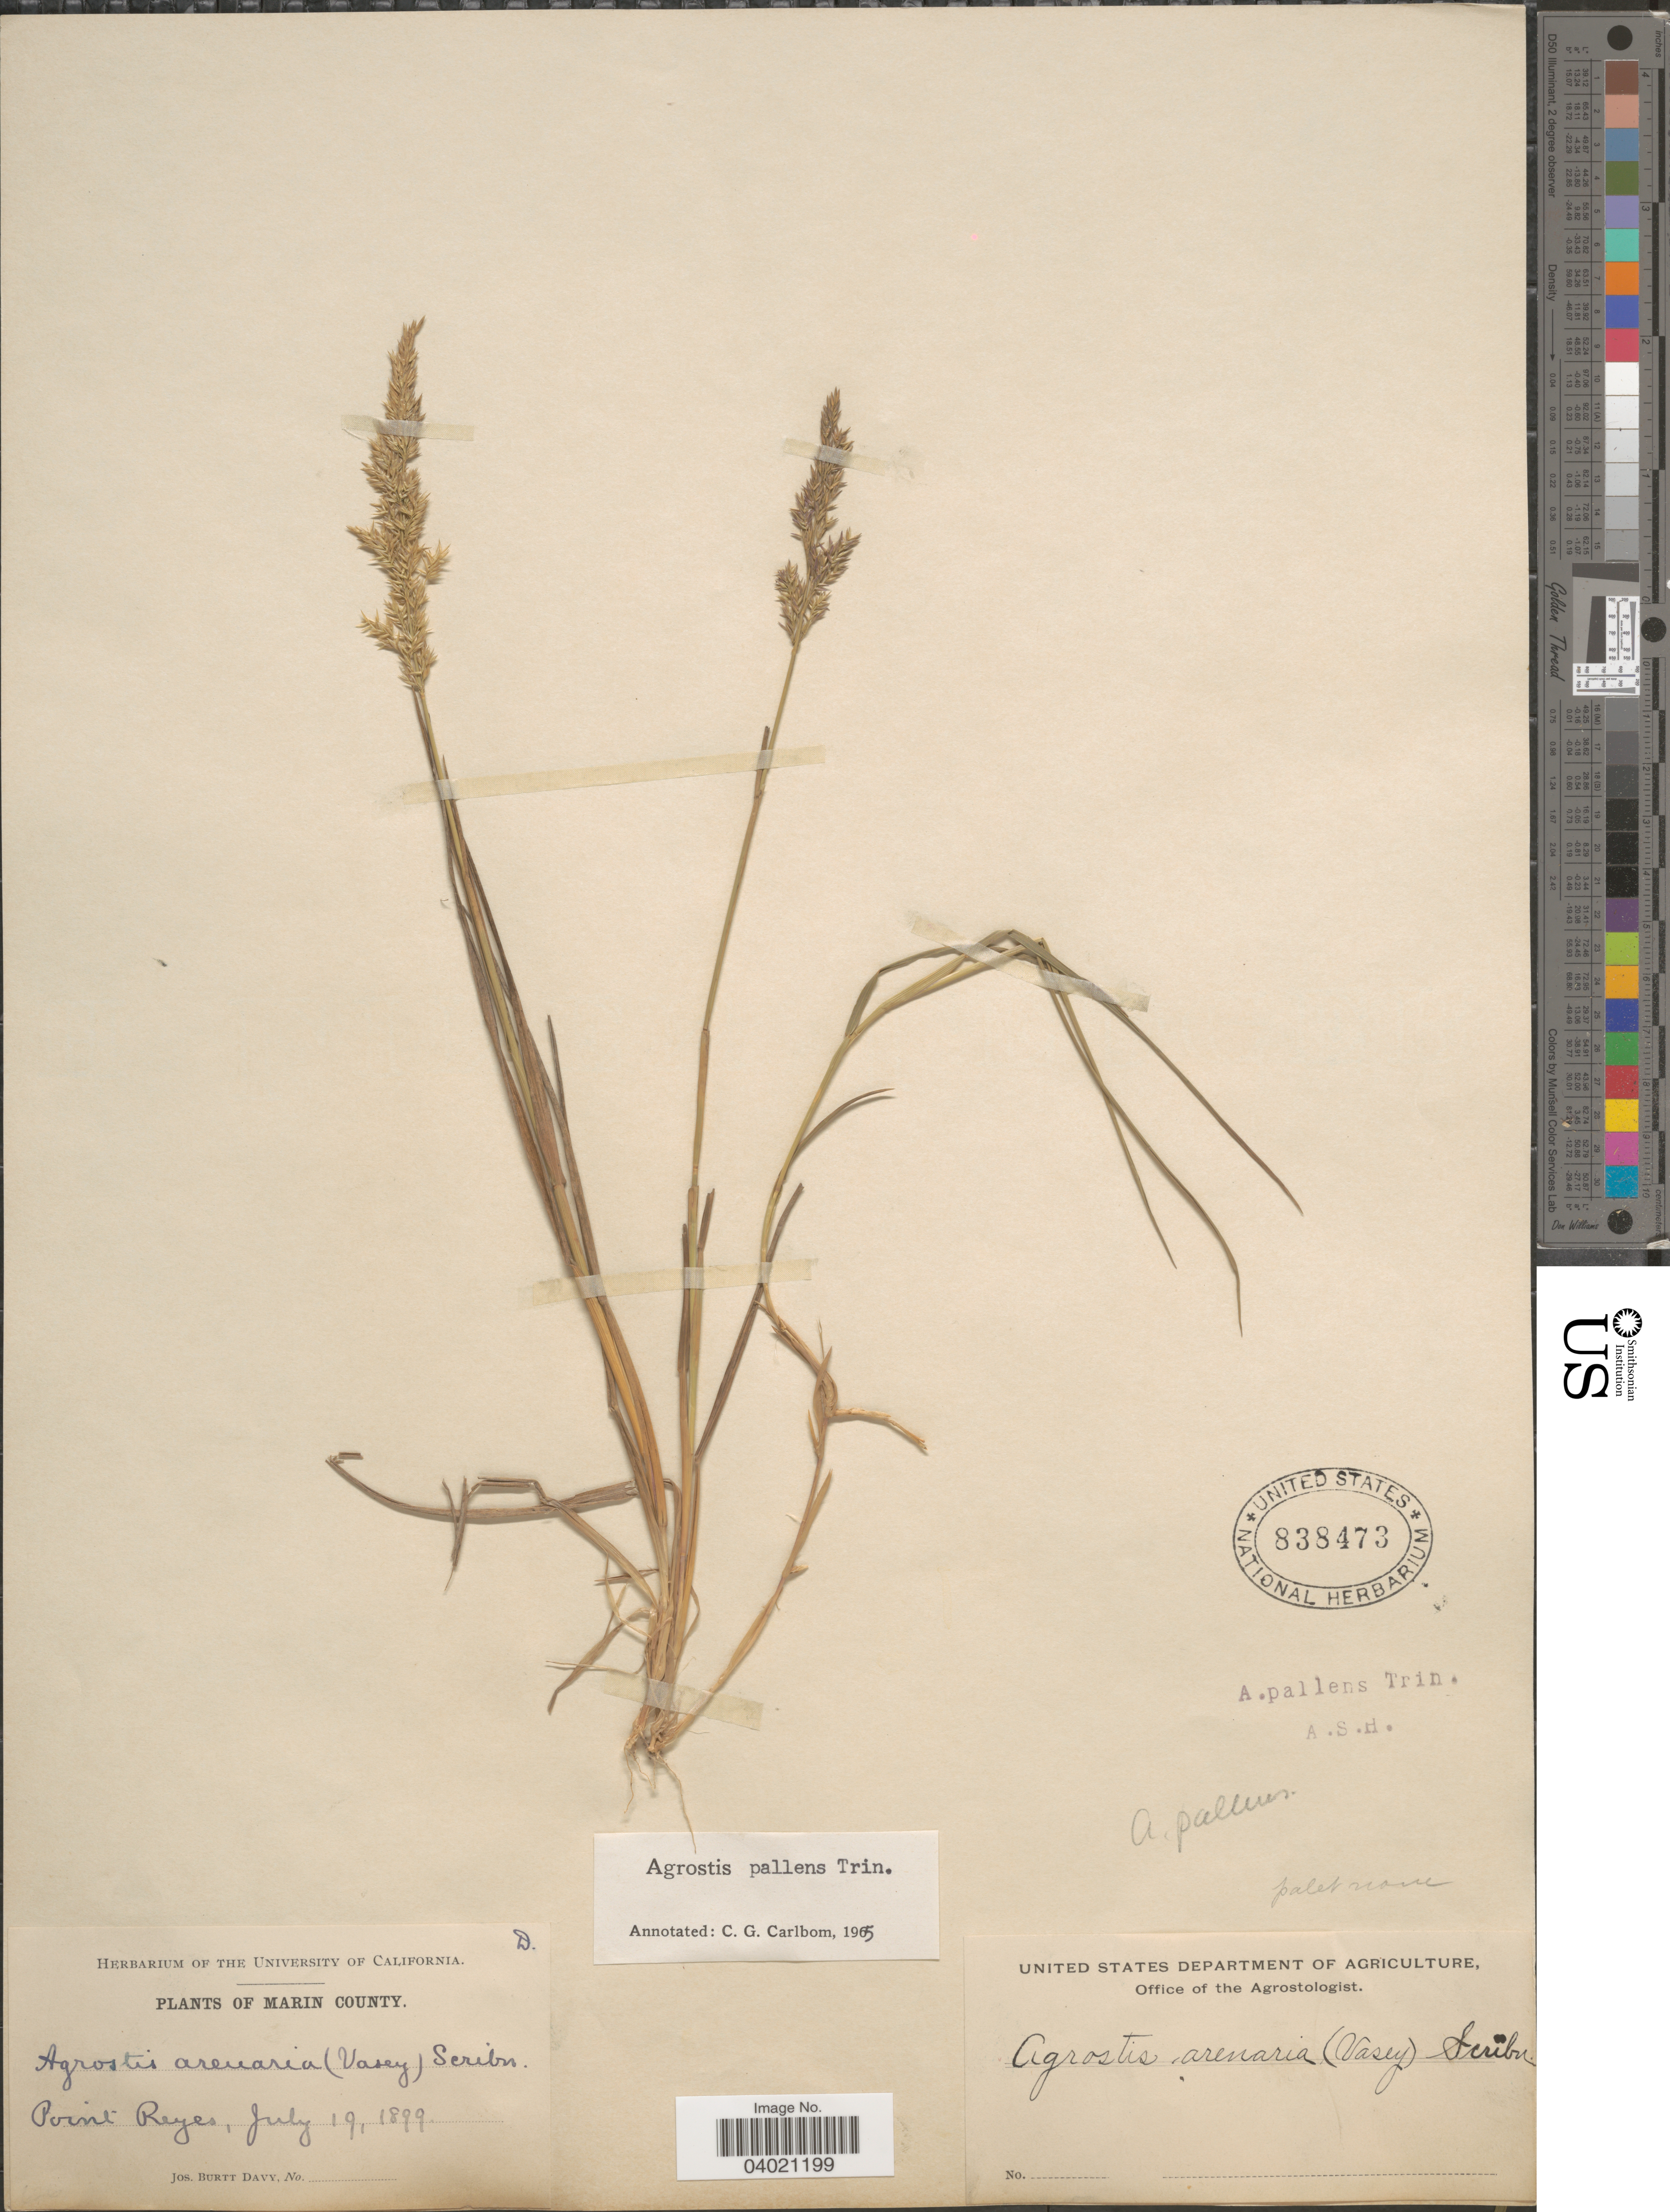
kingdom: Plantae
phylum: Tracheophyta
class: Liliopsida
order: Poales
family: Poaceae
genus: Agrostis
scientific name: Agrostis pallens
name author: Trin.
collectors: J. Burtt Davy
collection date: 1899-07-19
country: United States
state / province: California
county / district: Marin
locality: Marin County. Point Reyes.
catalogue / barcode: US 838473